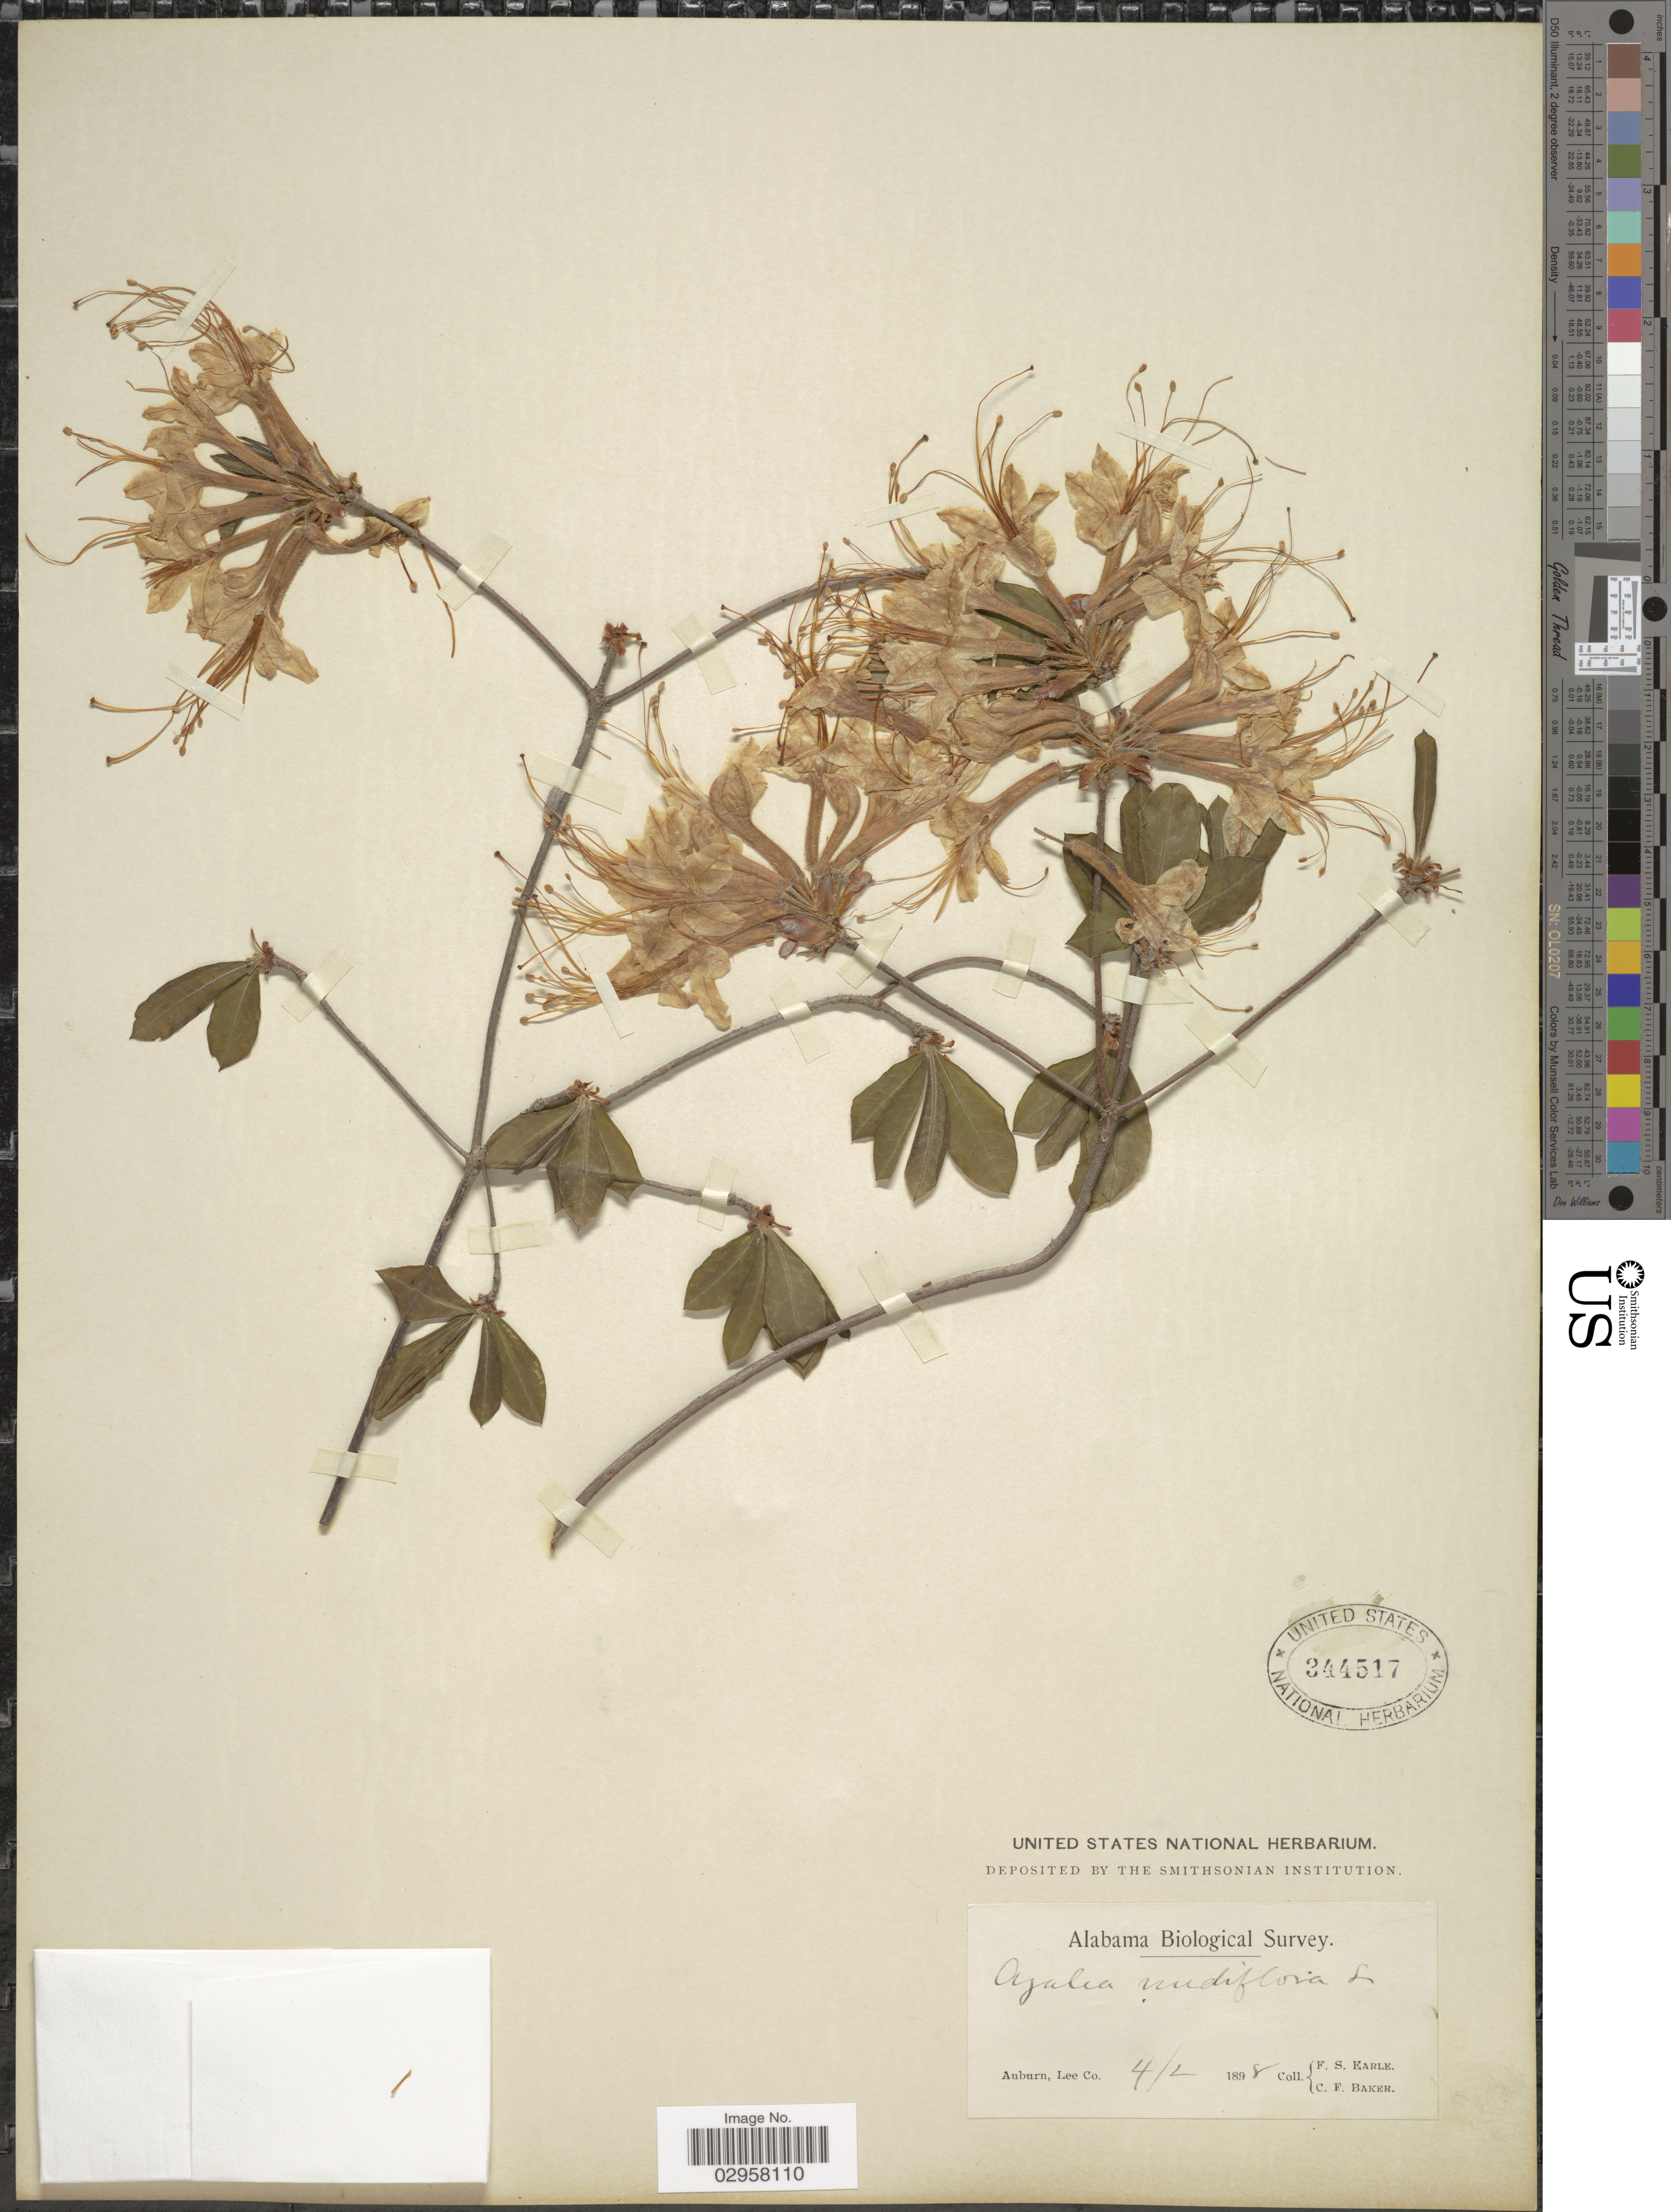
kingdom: Plantae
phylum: Tracheophyta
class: Magnoliopsida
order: Ericales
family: Ericaceae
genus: Rhododendron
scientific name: Rhododendron canescens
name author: (Michx.) Sweet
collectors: F. S. Earle & C. F. Baker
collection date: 1898-04-02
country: United States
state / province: Alabama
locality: Auburn, Lee Co.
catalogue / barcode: US 344517